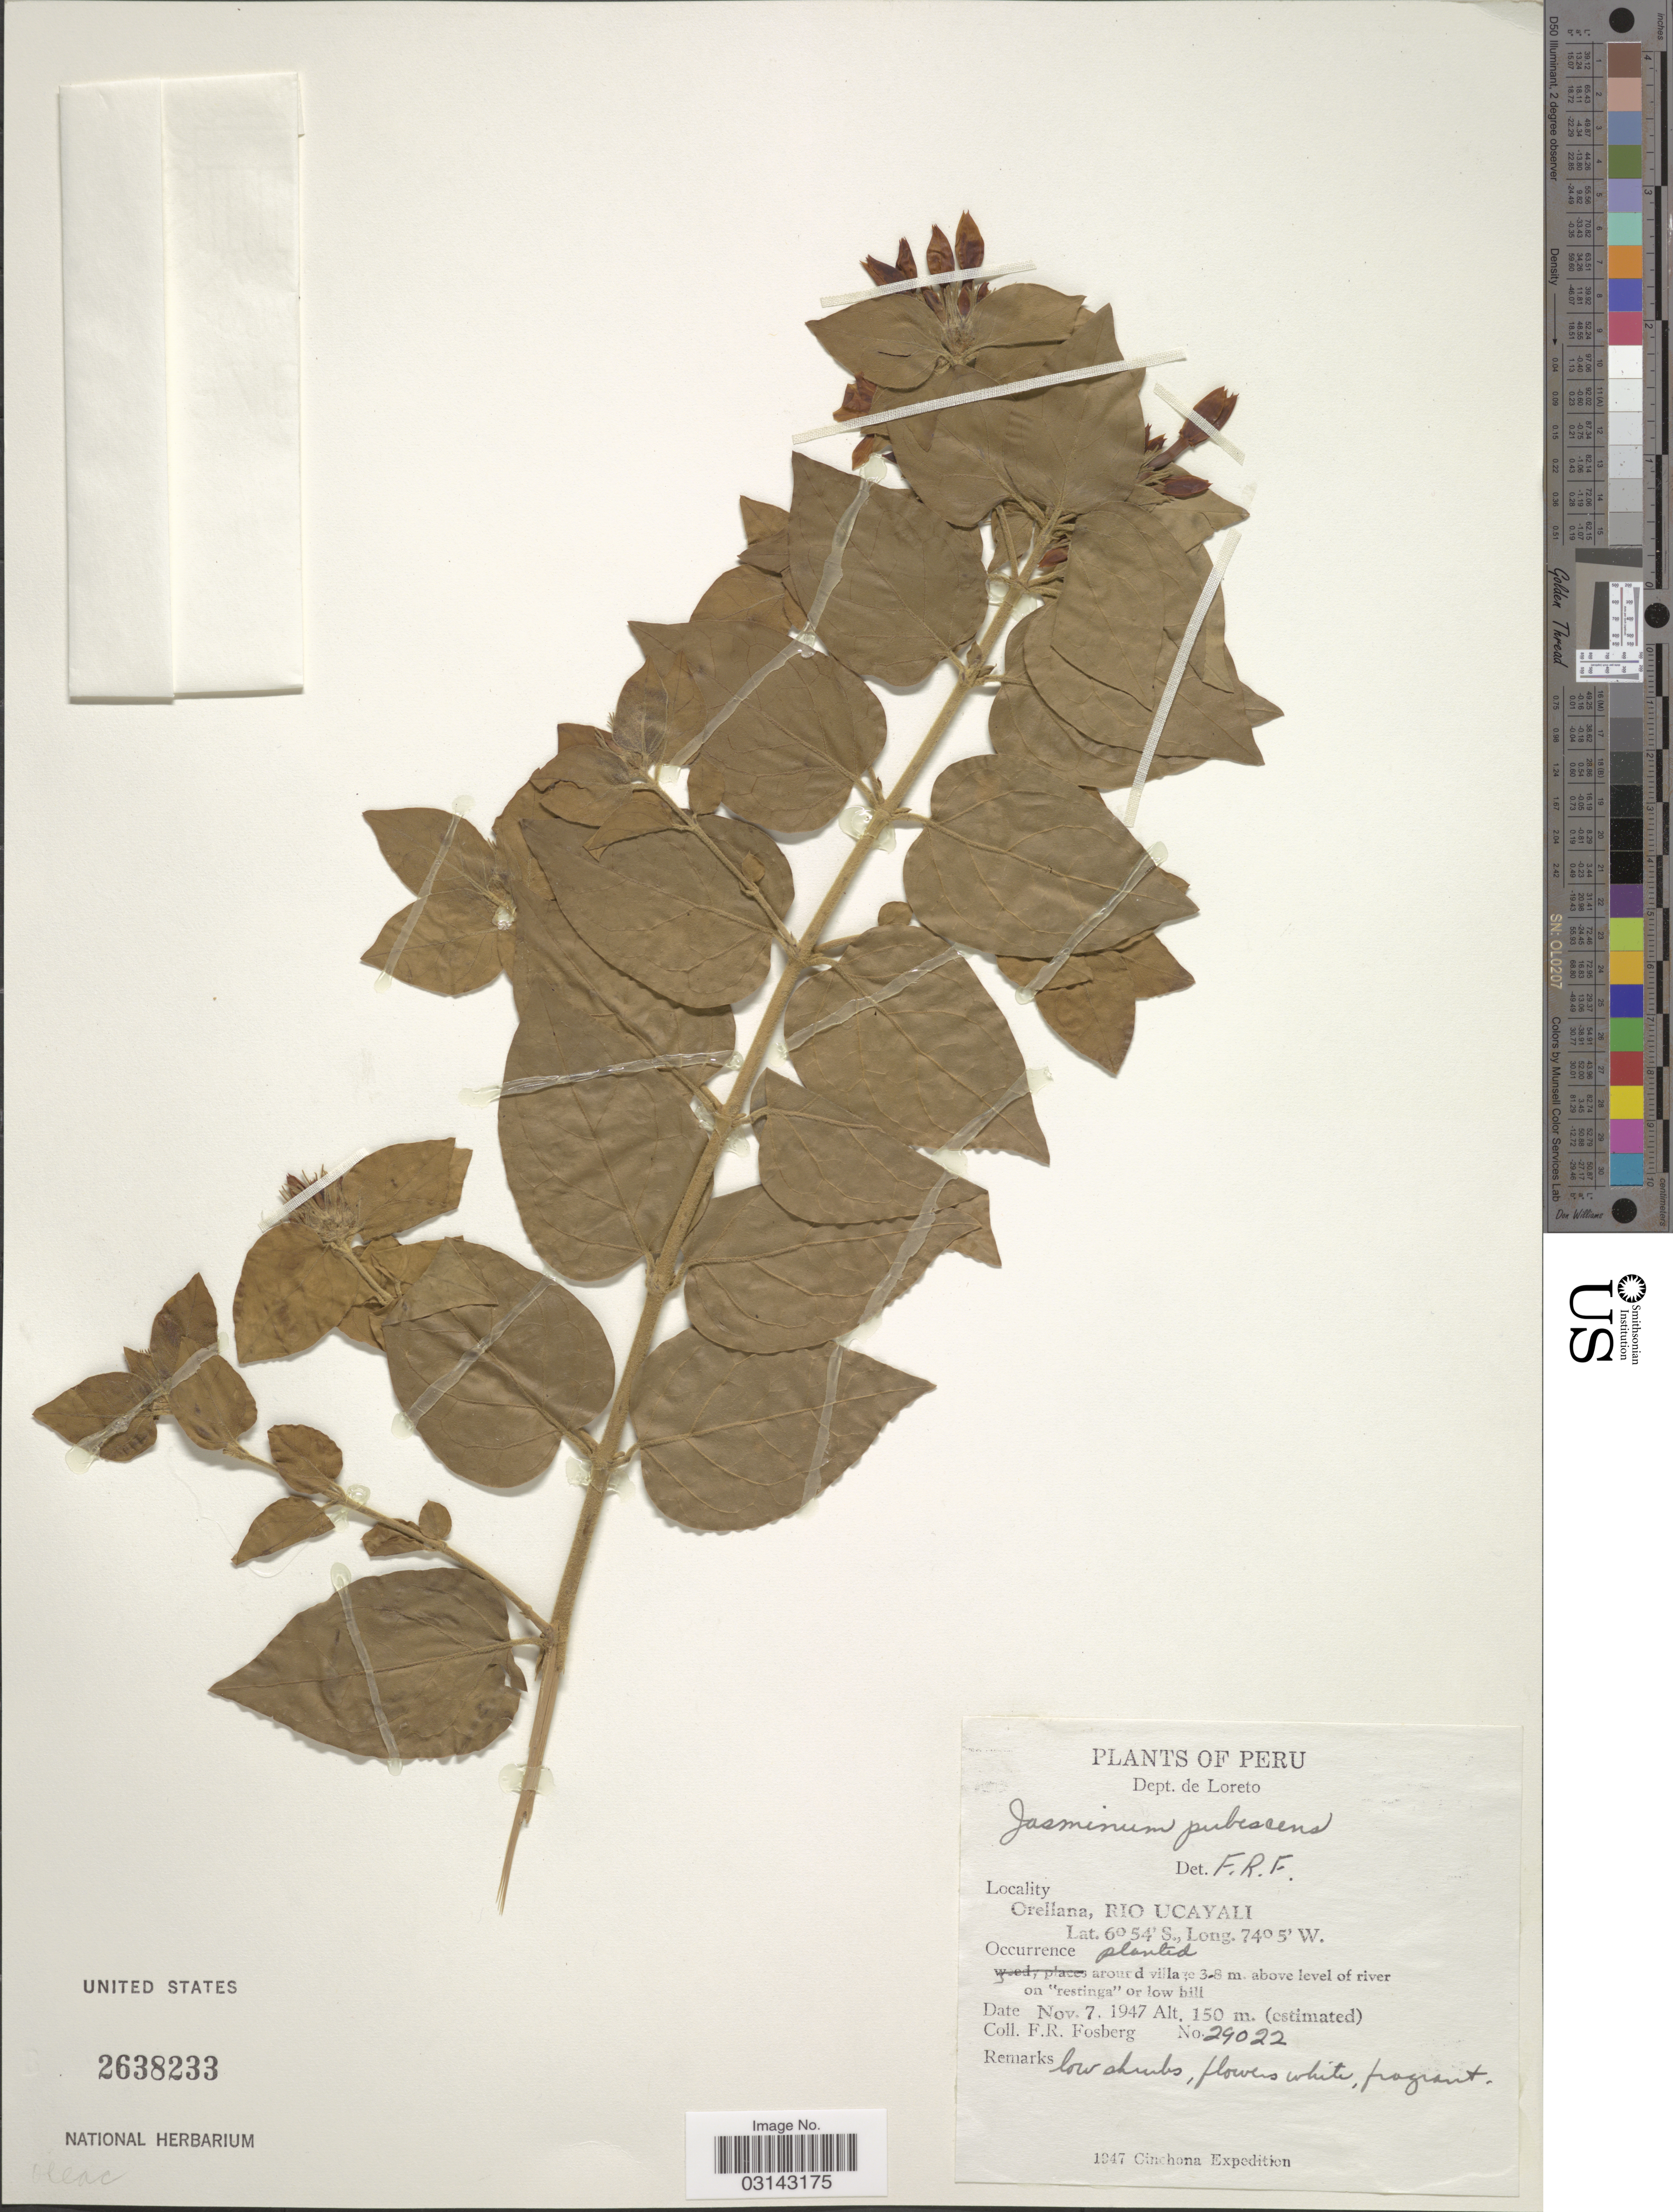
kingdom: Plantae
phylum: Tracheophyta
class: Magnoliopsida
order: Lamiales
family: Oleaceae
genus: Jasminum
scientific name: Jasminum pubescens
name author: (Retz.) Willd.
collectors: F. R. Fosberg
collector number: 29022*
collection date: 1947-11-07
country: Peru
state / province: Loreto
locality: Dept. de Loreto. Orelíana, Rio Ucayali. Around village 3-8 m. above level of river on "restinga" or low hill.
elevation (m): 150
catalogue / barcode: US 2638233